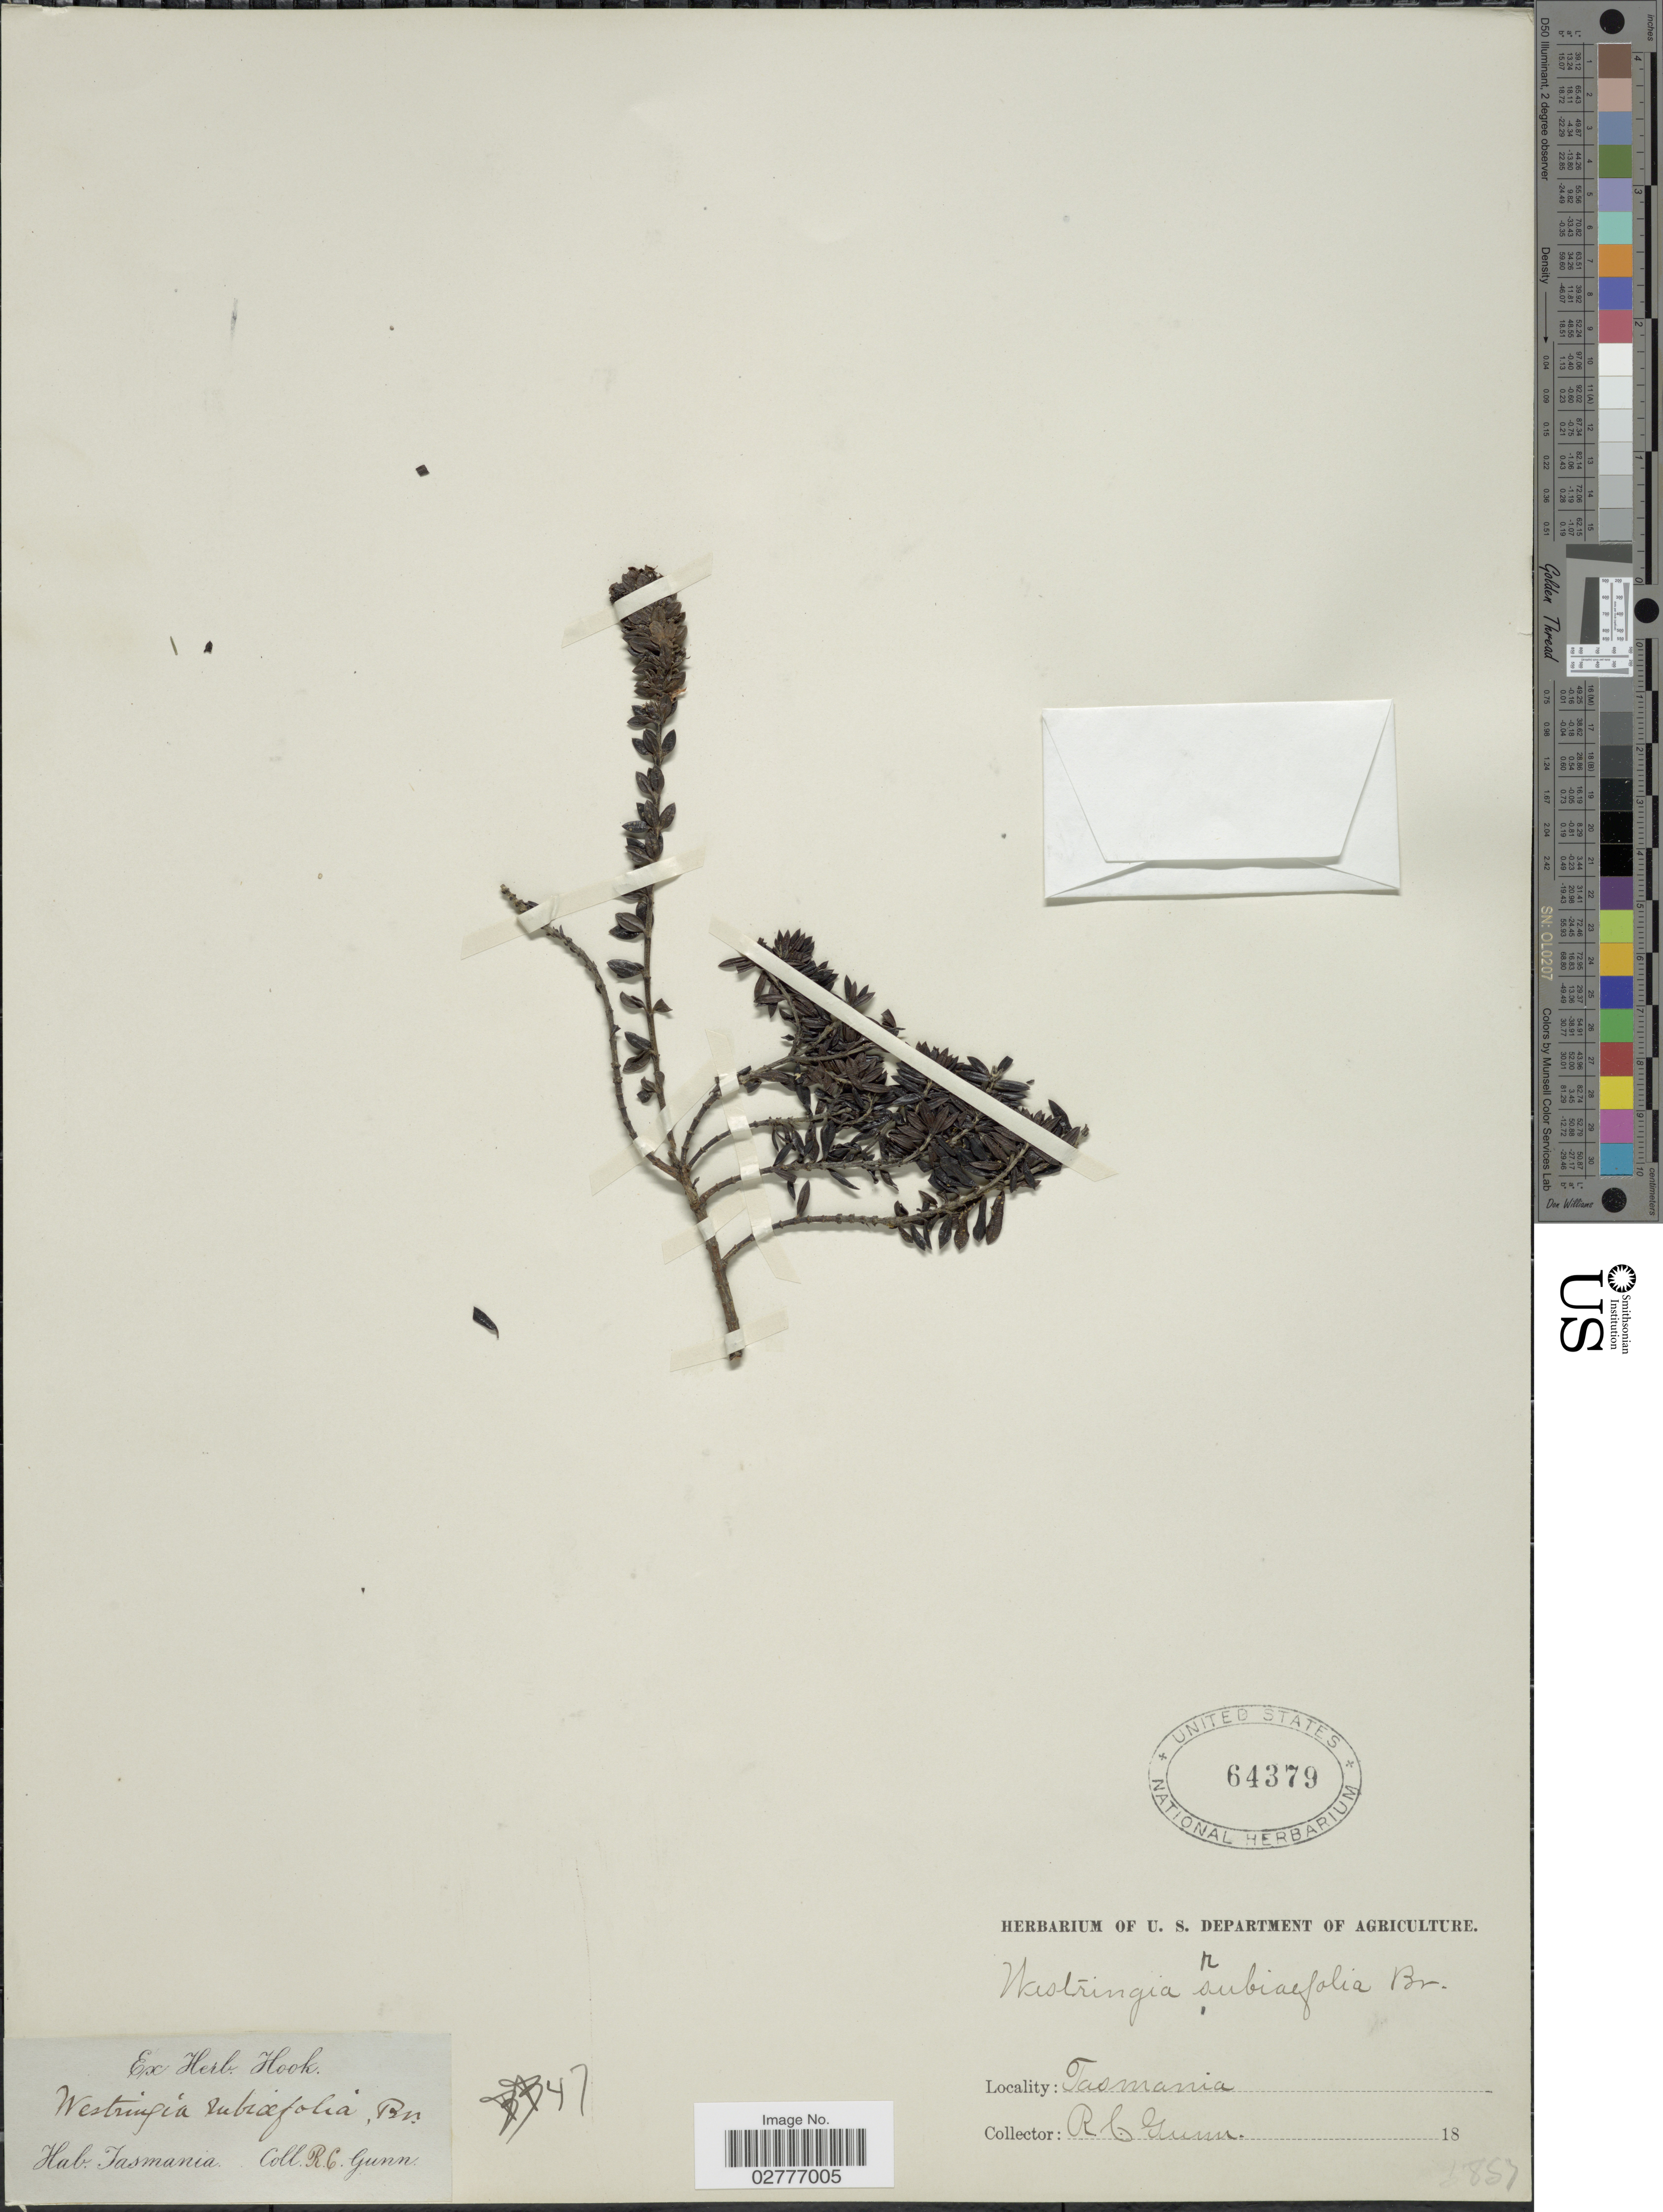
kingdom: Plantae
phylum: Tracheophyta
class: Magnoliopsida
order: Lamiales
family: Lamiaceae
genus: Westringia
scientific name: Westringia rubiifolia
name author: R. Br.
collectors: R. Gunn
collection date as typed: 18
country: Australia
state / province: Tasmania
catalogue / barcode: US 64379